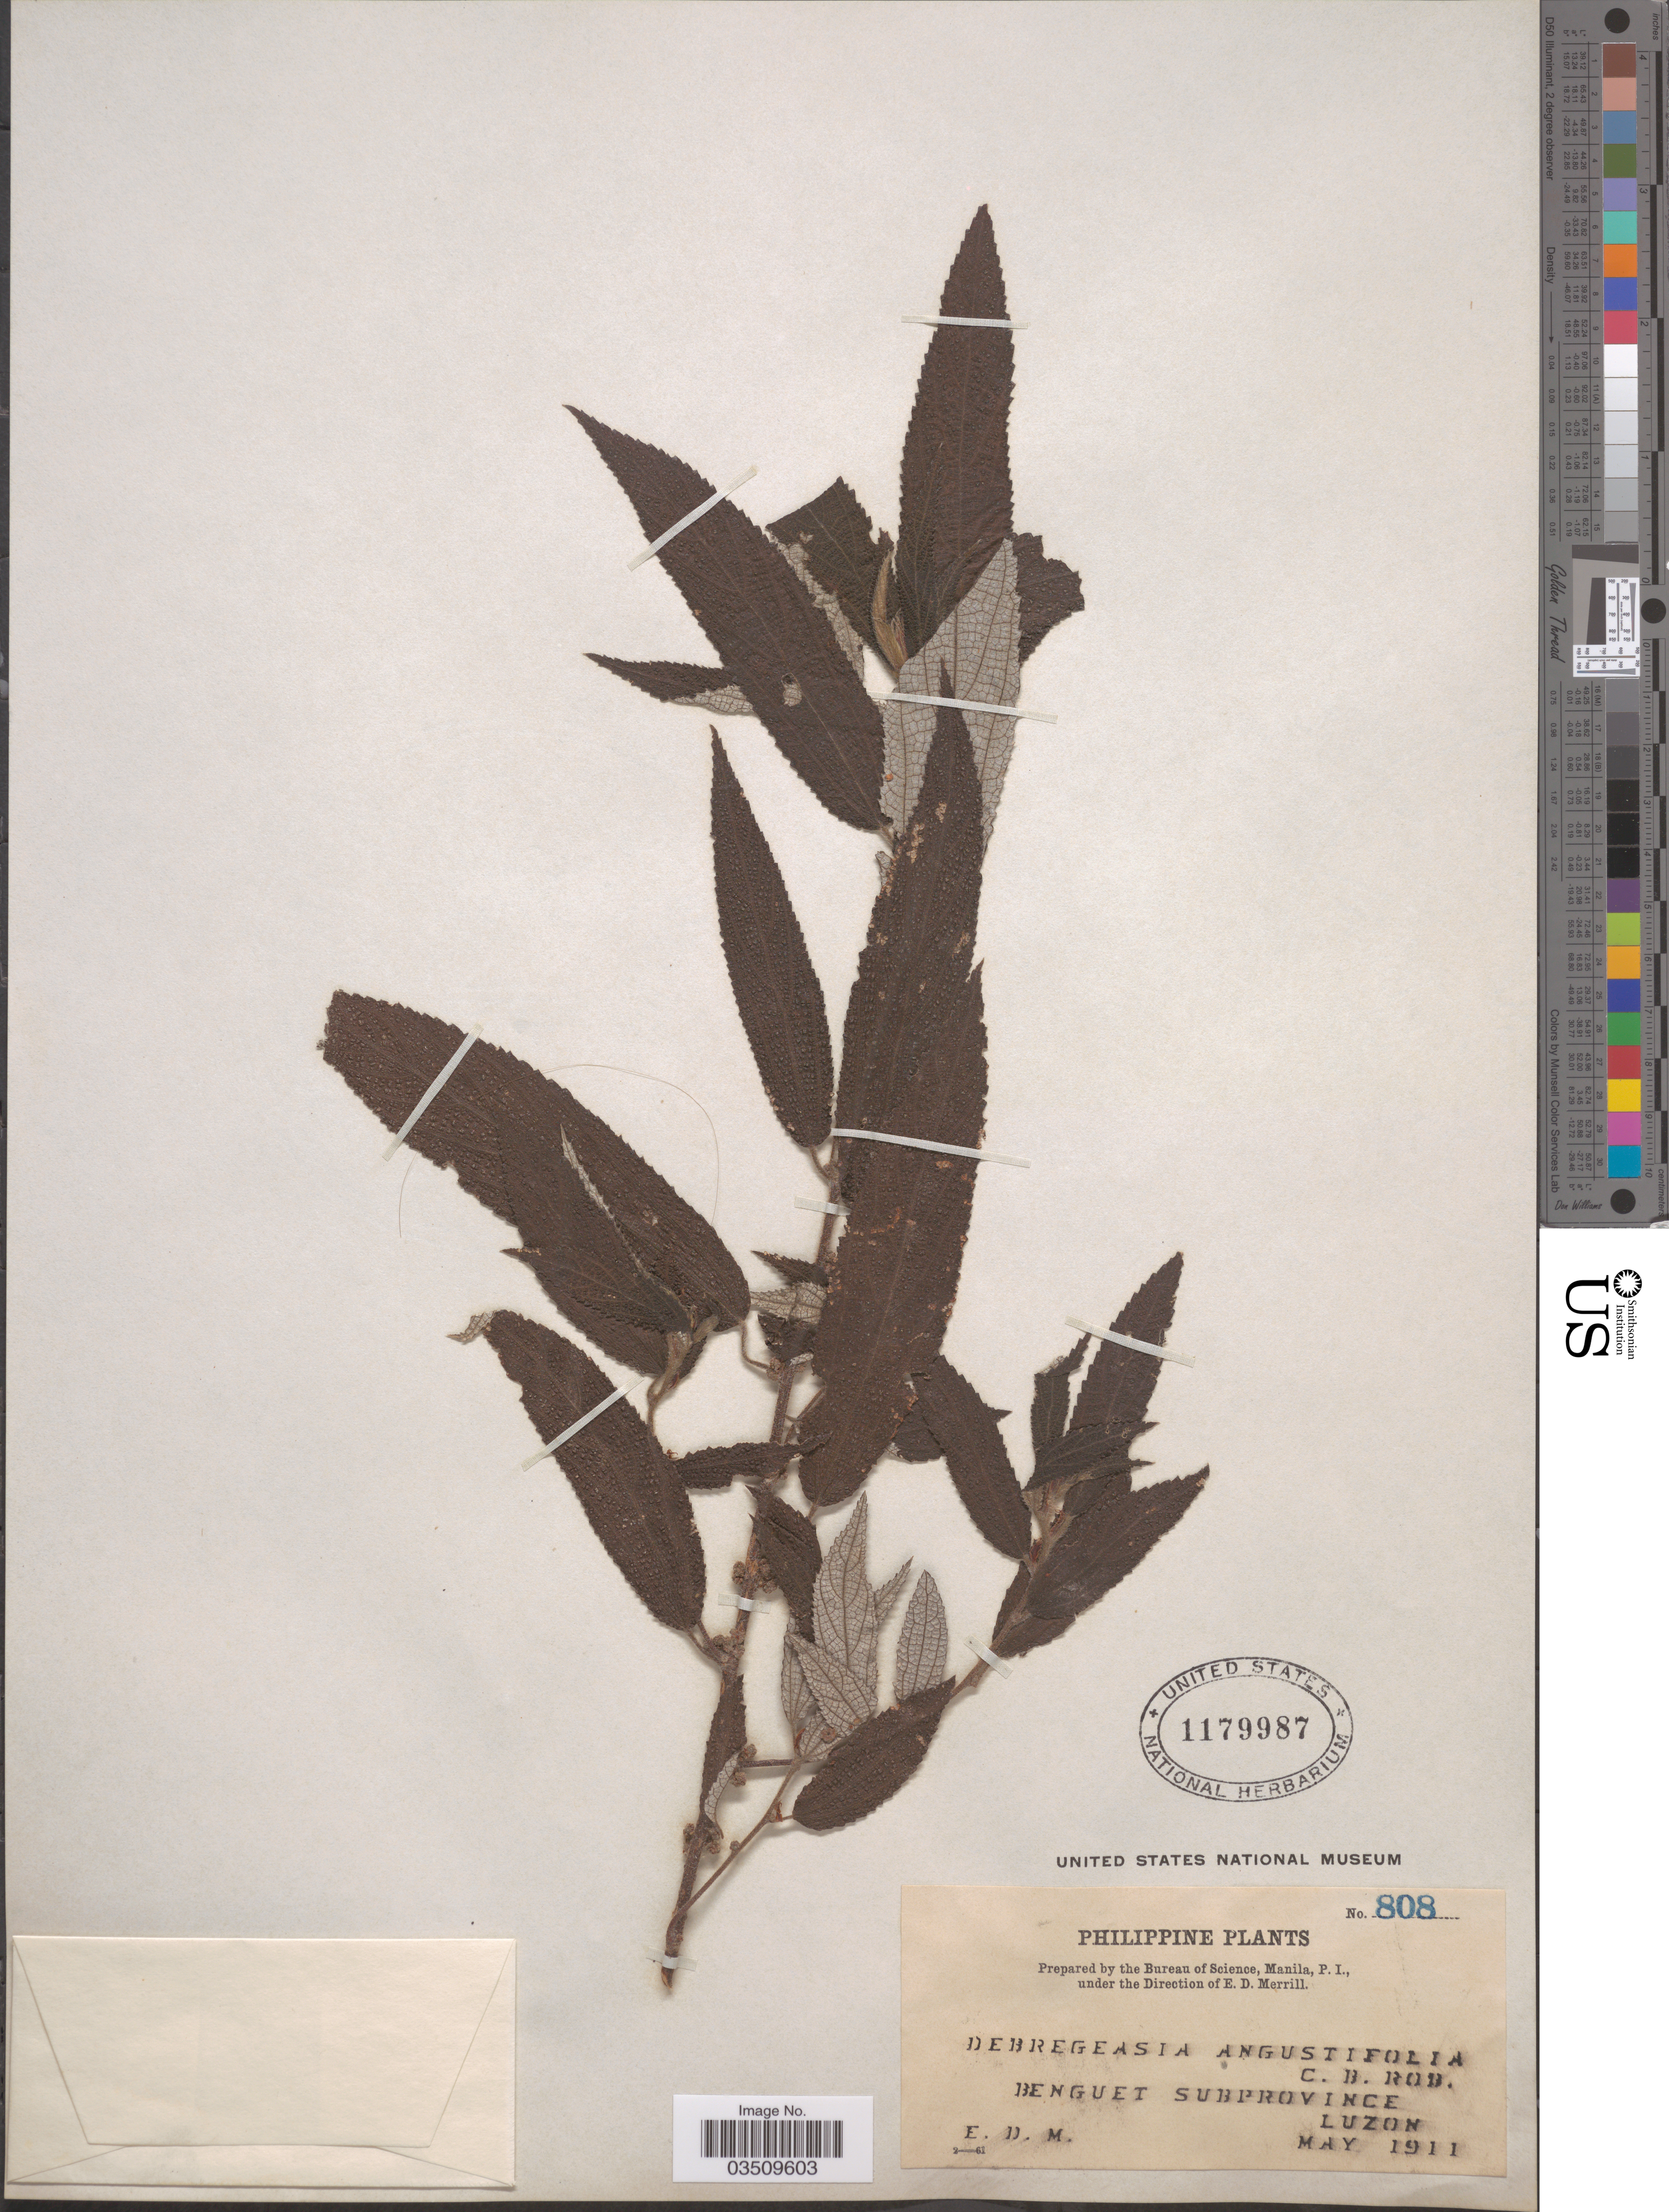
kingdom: Plantae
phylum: Tracheophyta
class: Magnoliopsida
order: Rosales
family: Urticaceae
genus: Debregeasia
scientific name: Debregeasia longifolia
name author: (Burm. f.) Wedd.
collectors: E. D. Merrill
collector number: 808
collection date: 1911-05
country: Philippines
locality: Benguet Subprovince, Luzon.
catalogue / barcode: US 1179987